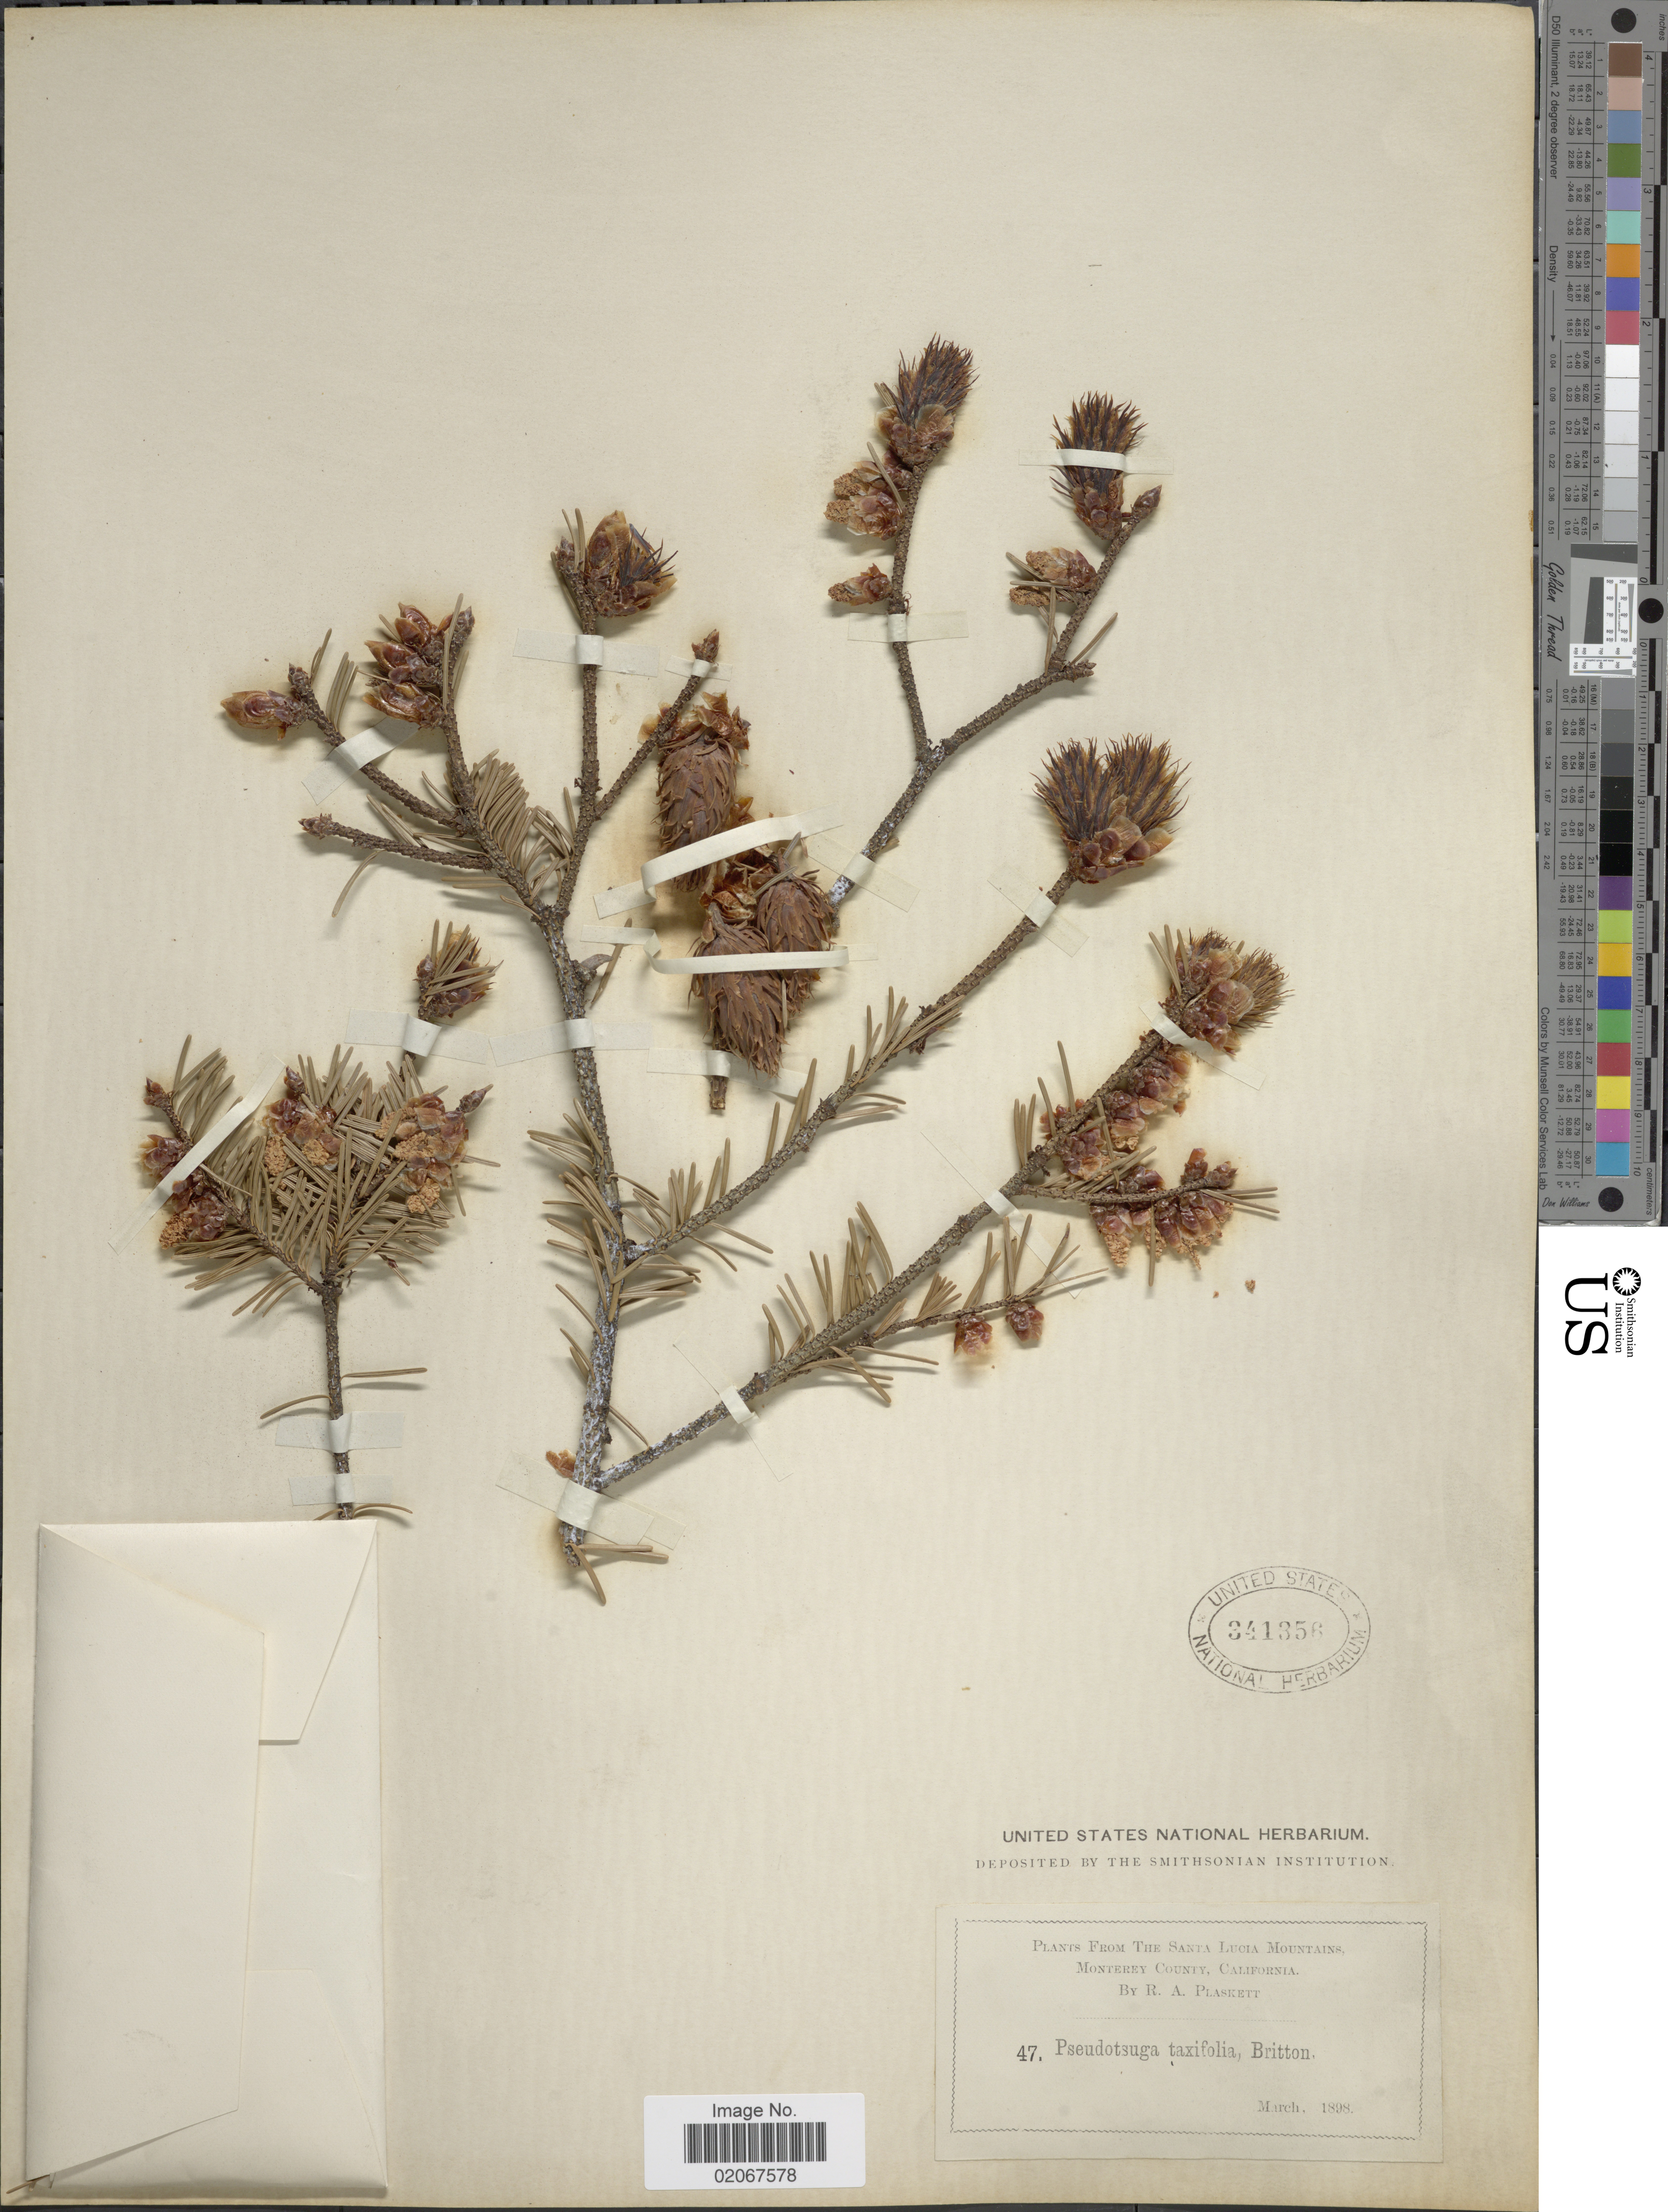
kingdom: Plantae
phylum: Tracheophyta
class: Pinopsida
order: Pinales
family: Pinaceae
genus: Pseudotsuga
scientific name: Pseudotsuga menziesii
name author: (Mirb.) Franco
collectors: R. Plaskett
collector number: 47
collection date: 1898-03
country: United States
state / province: California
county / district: Monterey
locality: Monterey county California.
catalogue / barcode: US 341356